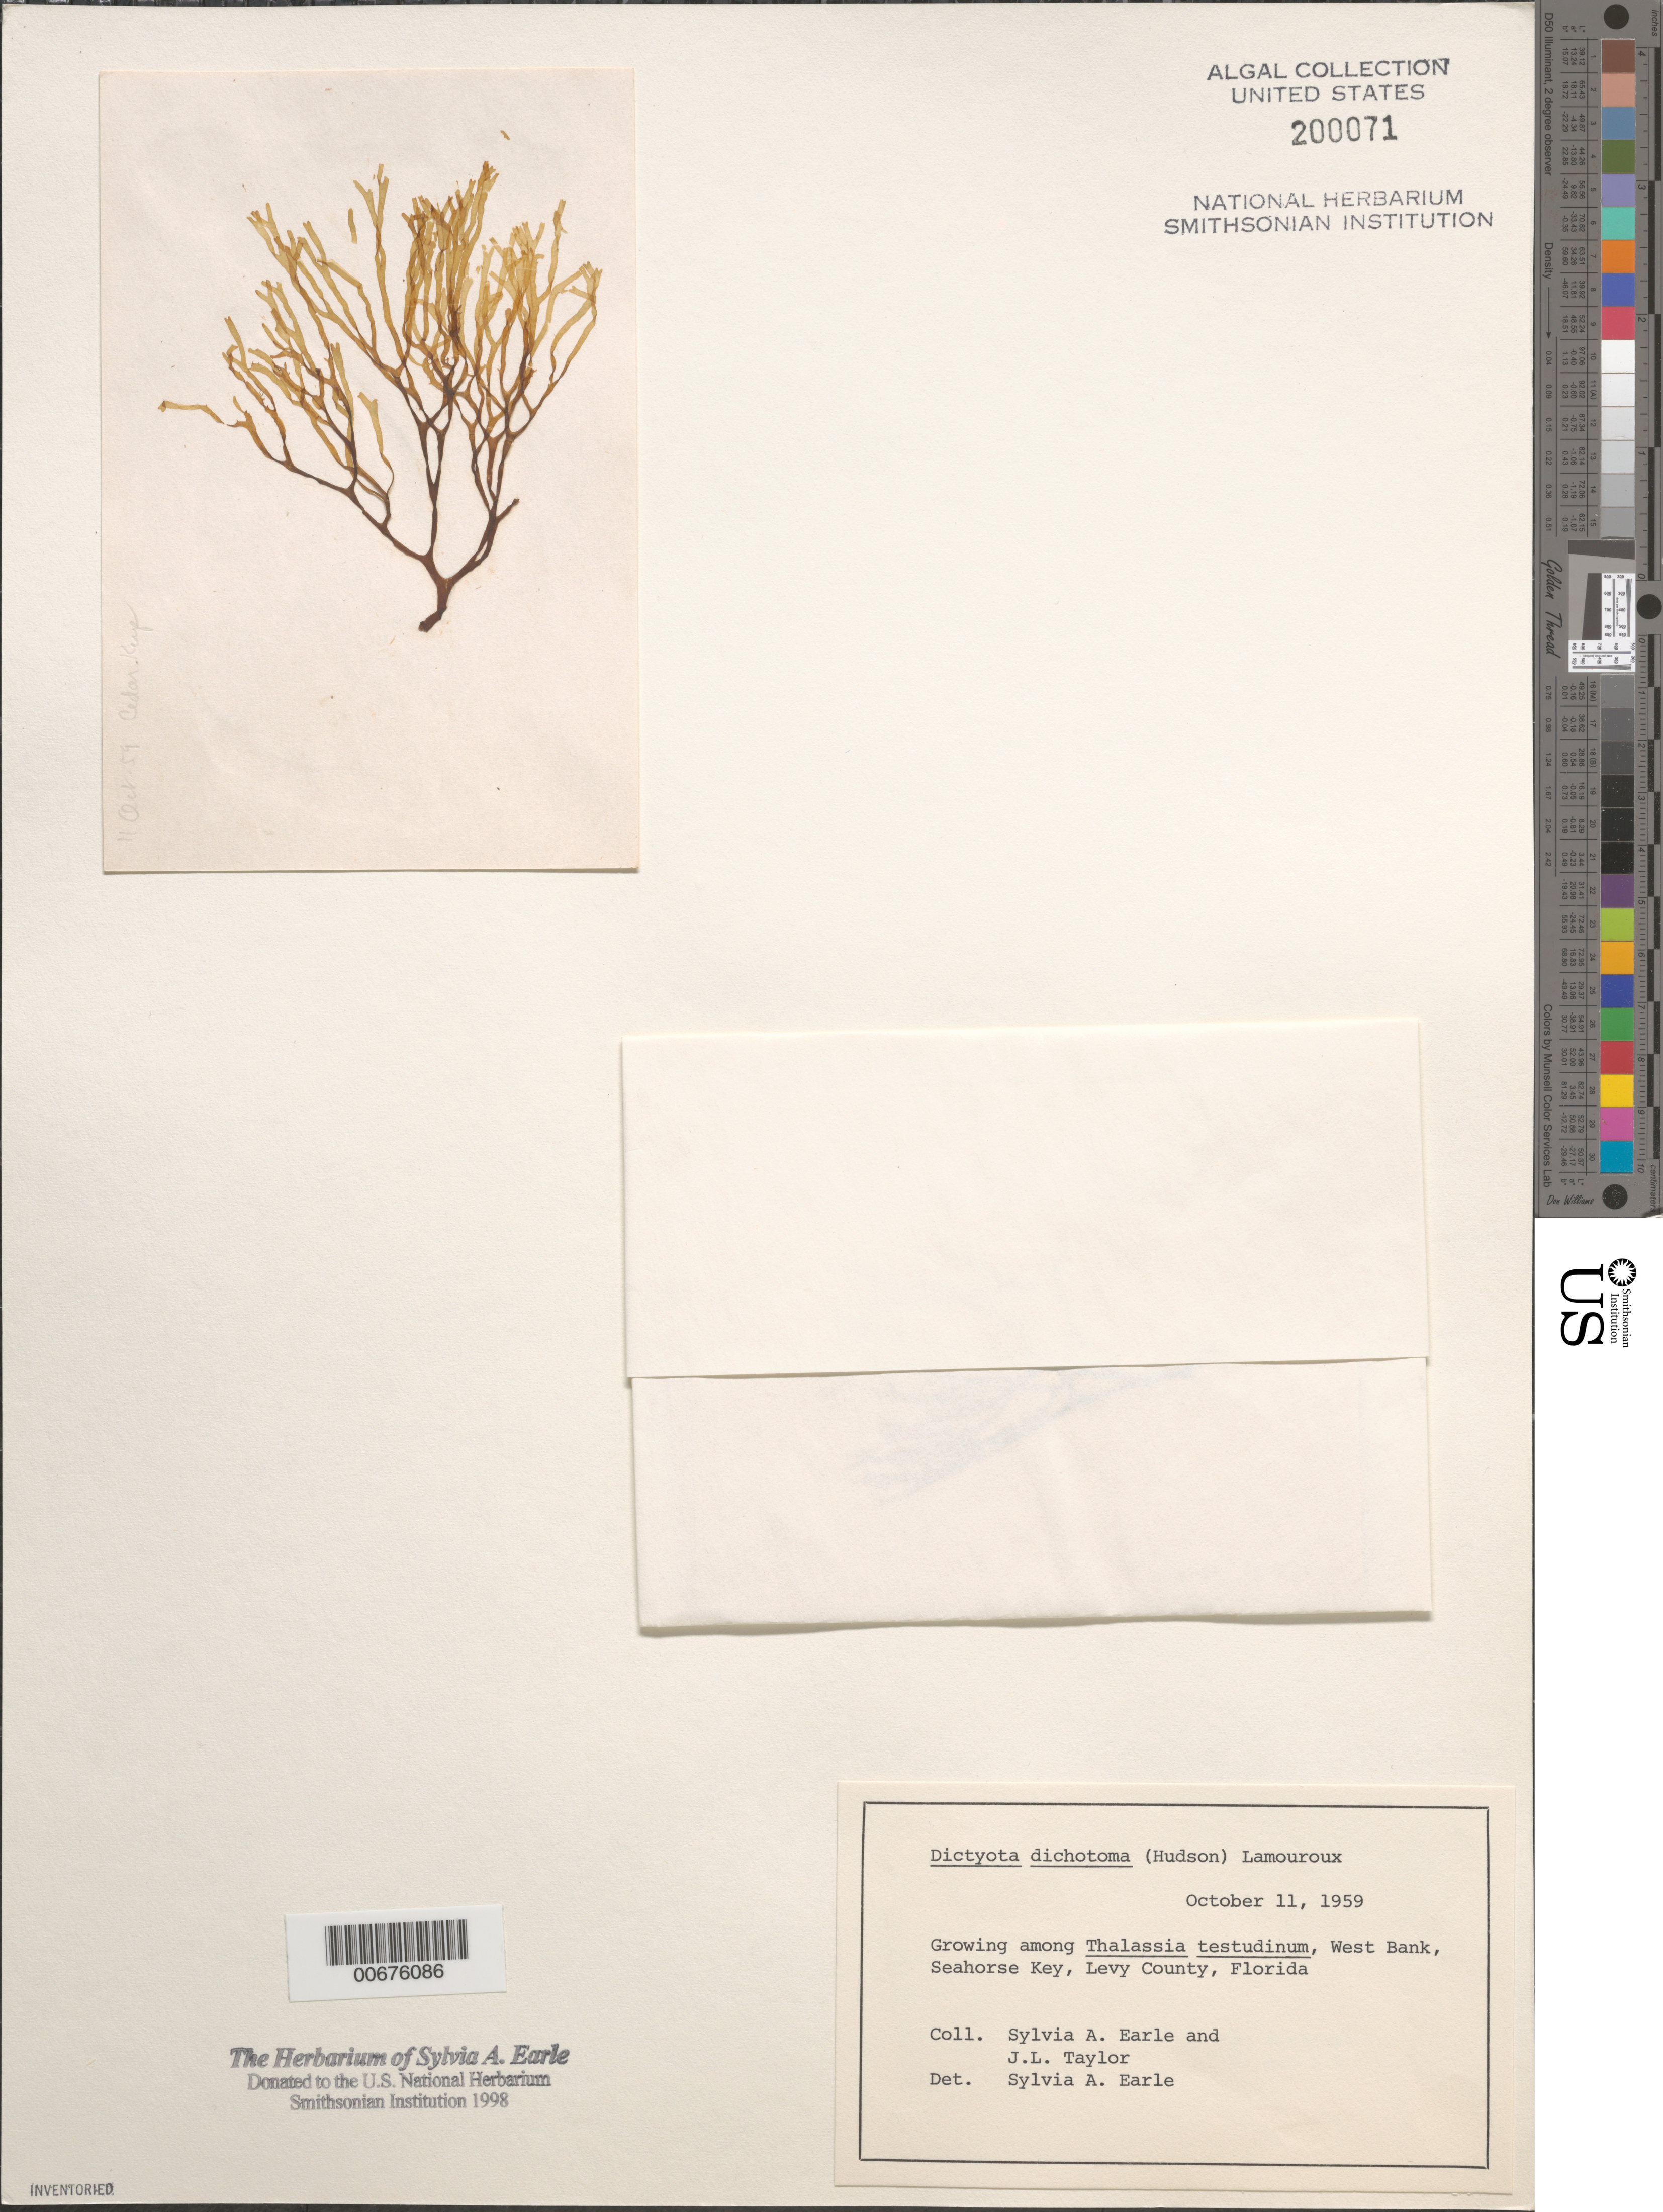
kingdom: Chromista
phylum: Ochrophyta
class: Phaeophyceae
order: Dictyotales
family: Dictyotaceae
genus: Dictyota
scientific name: Dictyota dichotoma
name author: (Huds.) J.V.Lamouroux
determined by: Earle, S. A.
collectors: S. A. Earle & J. L. Taylor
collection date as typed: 11 Oct 1959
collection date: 1959-10-11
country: United States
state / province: Florida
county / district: Levy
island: Seahorse Key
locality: West Bank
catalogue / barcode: US 200071